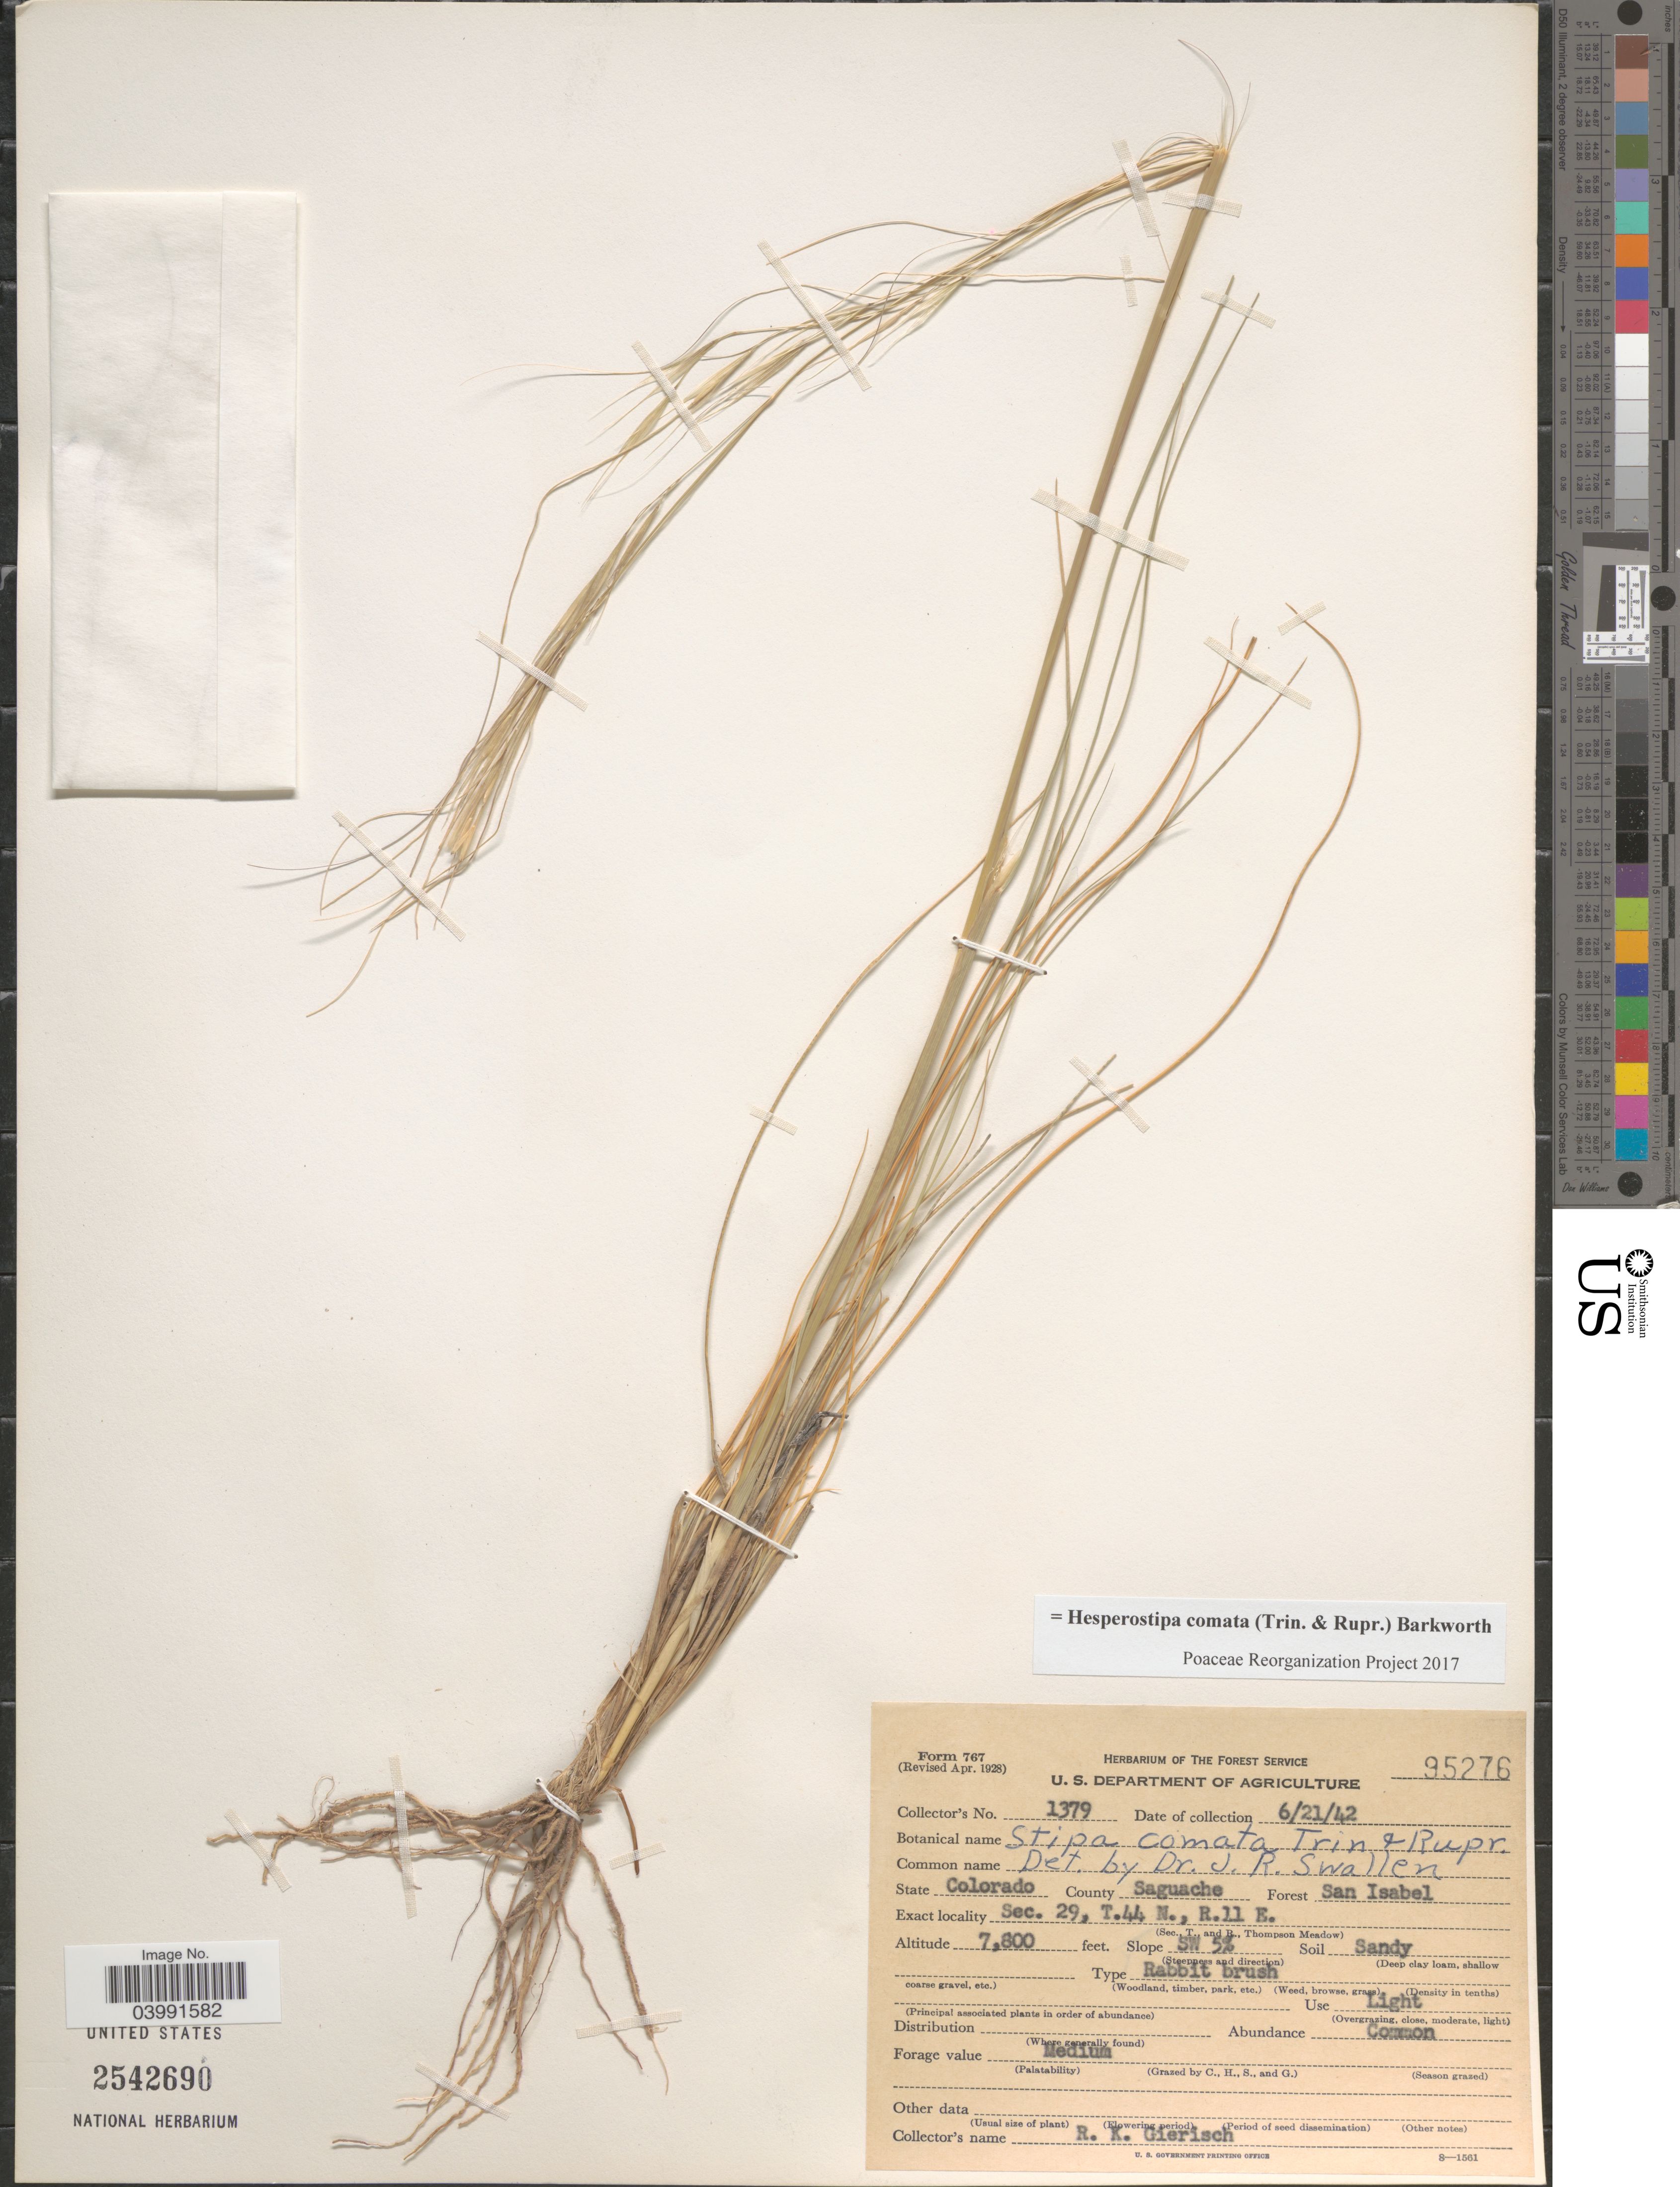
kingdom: Plantae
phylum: Tracheophyta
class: Liliopsida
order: Poales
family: Poaceae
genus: Hesperostipa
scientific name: Hesperostipa comata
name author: (Trin. & Rupr.) Barkworth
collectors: R. Gierisch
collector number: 1379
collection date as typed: Transcribed d/m/y: 21/6/42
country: United States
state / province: Colorado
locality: County Saguache. Forest San Isabel. Sec. 29, T.44 N., R.11 E. Slope SW 5%.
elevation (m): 2377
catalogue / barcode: US 2542690